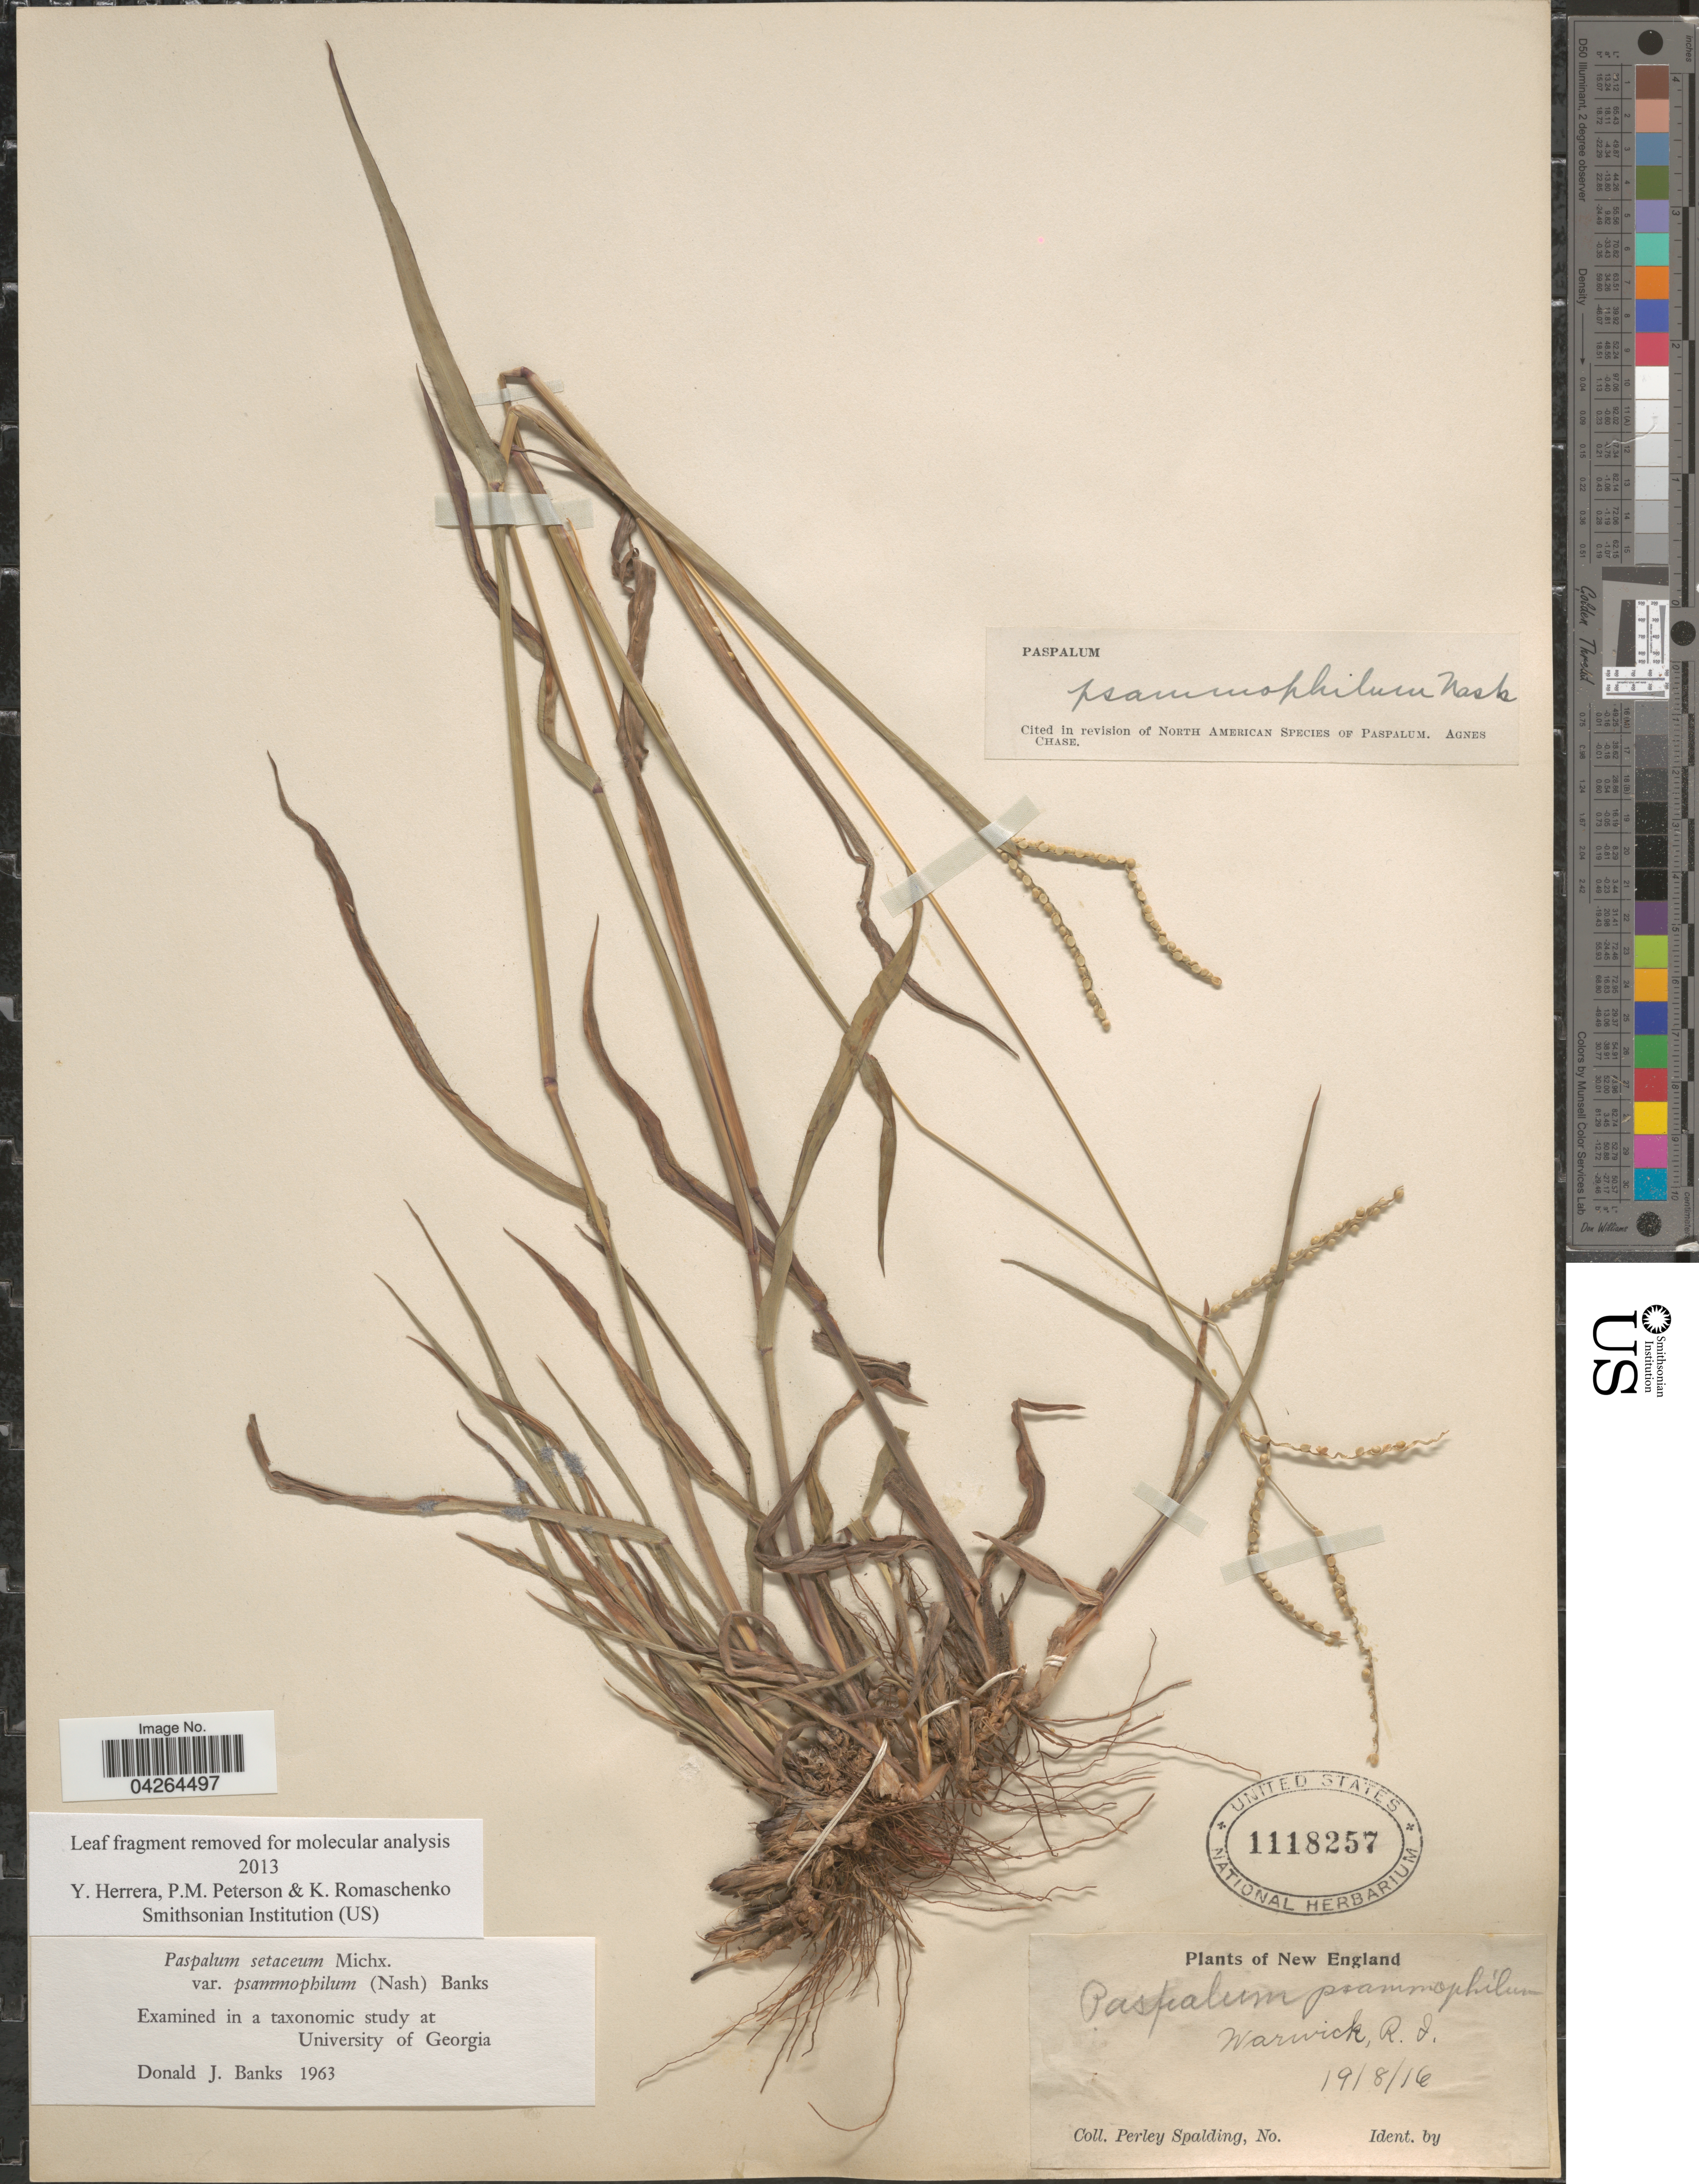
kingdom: Plantae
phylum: Tracheophyta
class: Liliopsida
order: Poales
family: Poaceae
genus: Paspalum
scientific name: Paspalum setaceum var. psammophilum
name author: (Nash ex Hitchc.) D.J. Banks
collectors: P. Spalding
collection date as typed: Transcribed d/m/y: 19/8/16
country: United States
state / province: Rhode Island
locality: New England. Warwick, R. I.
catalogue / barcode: US 1118257